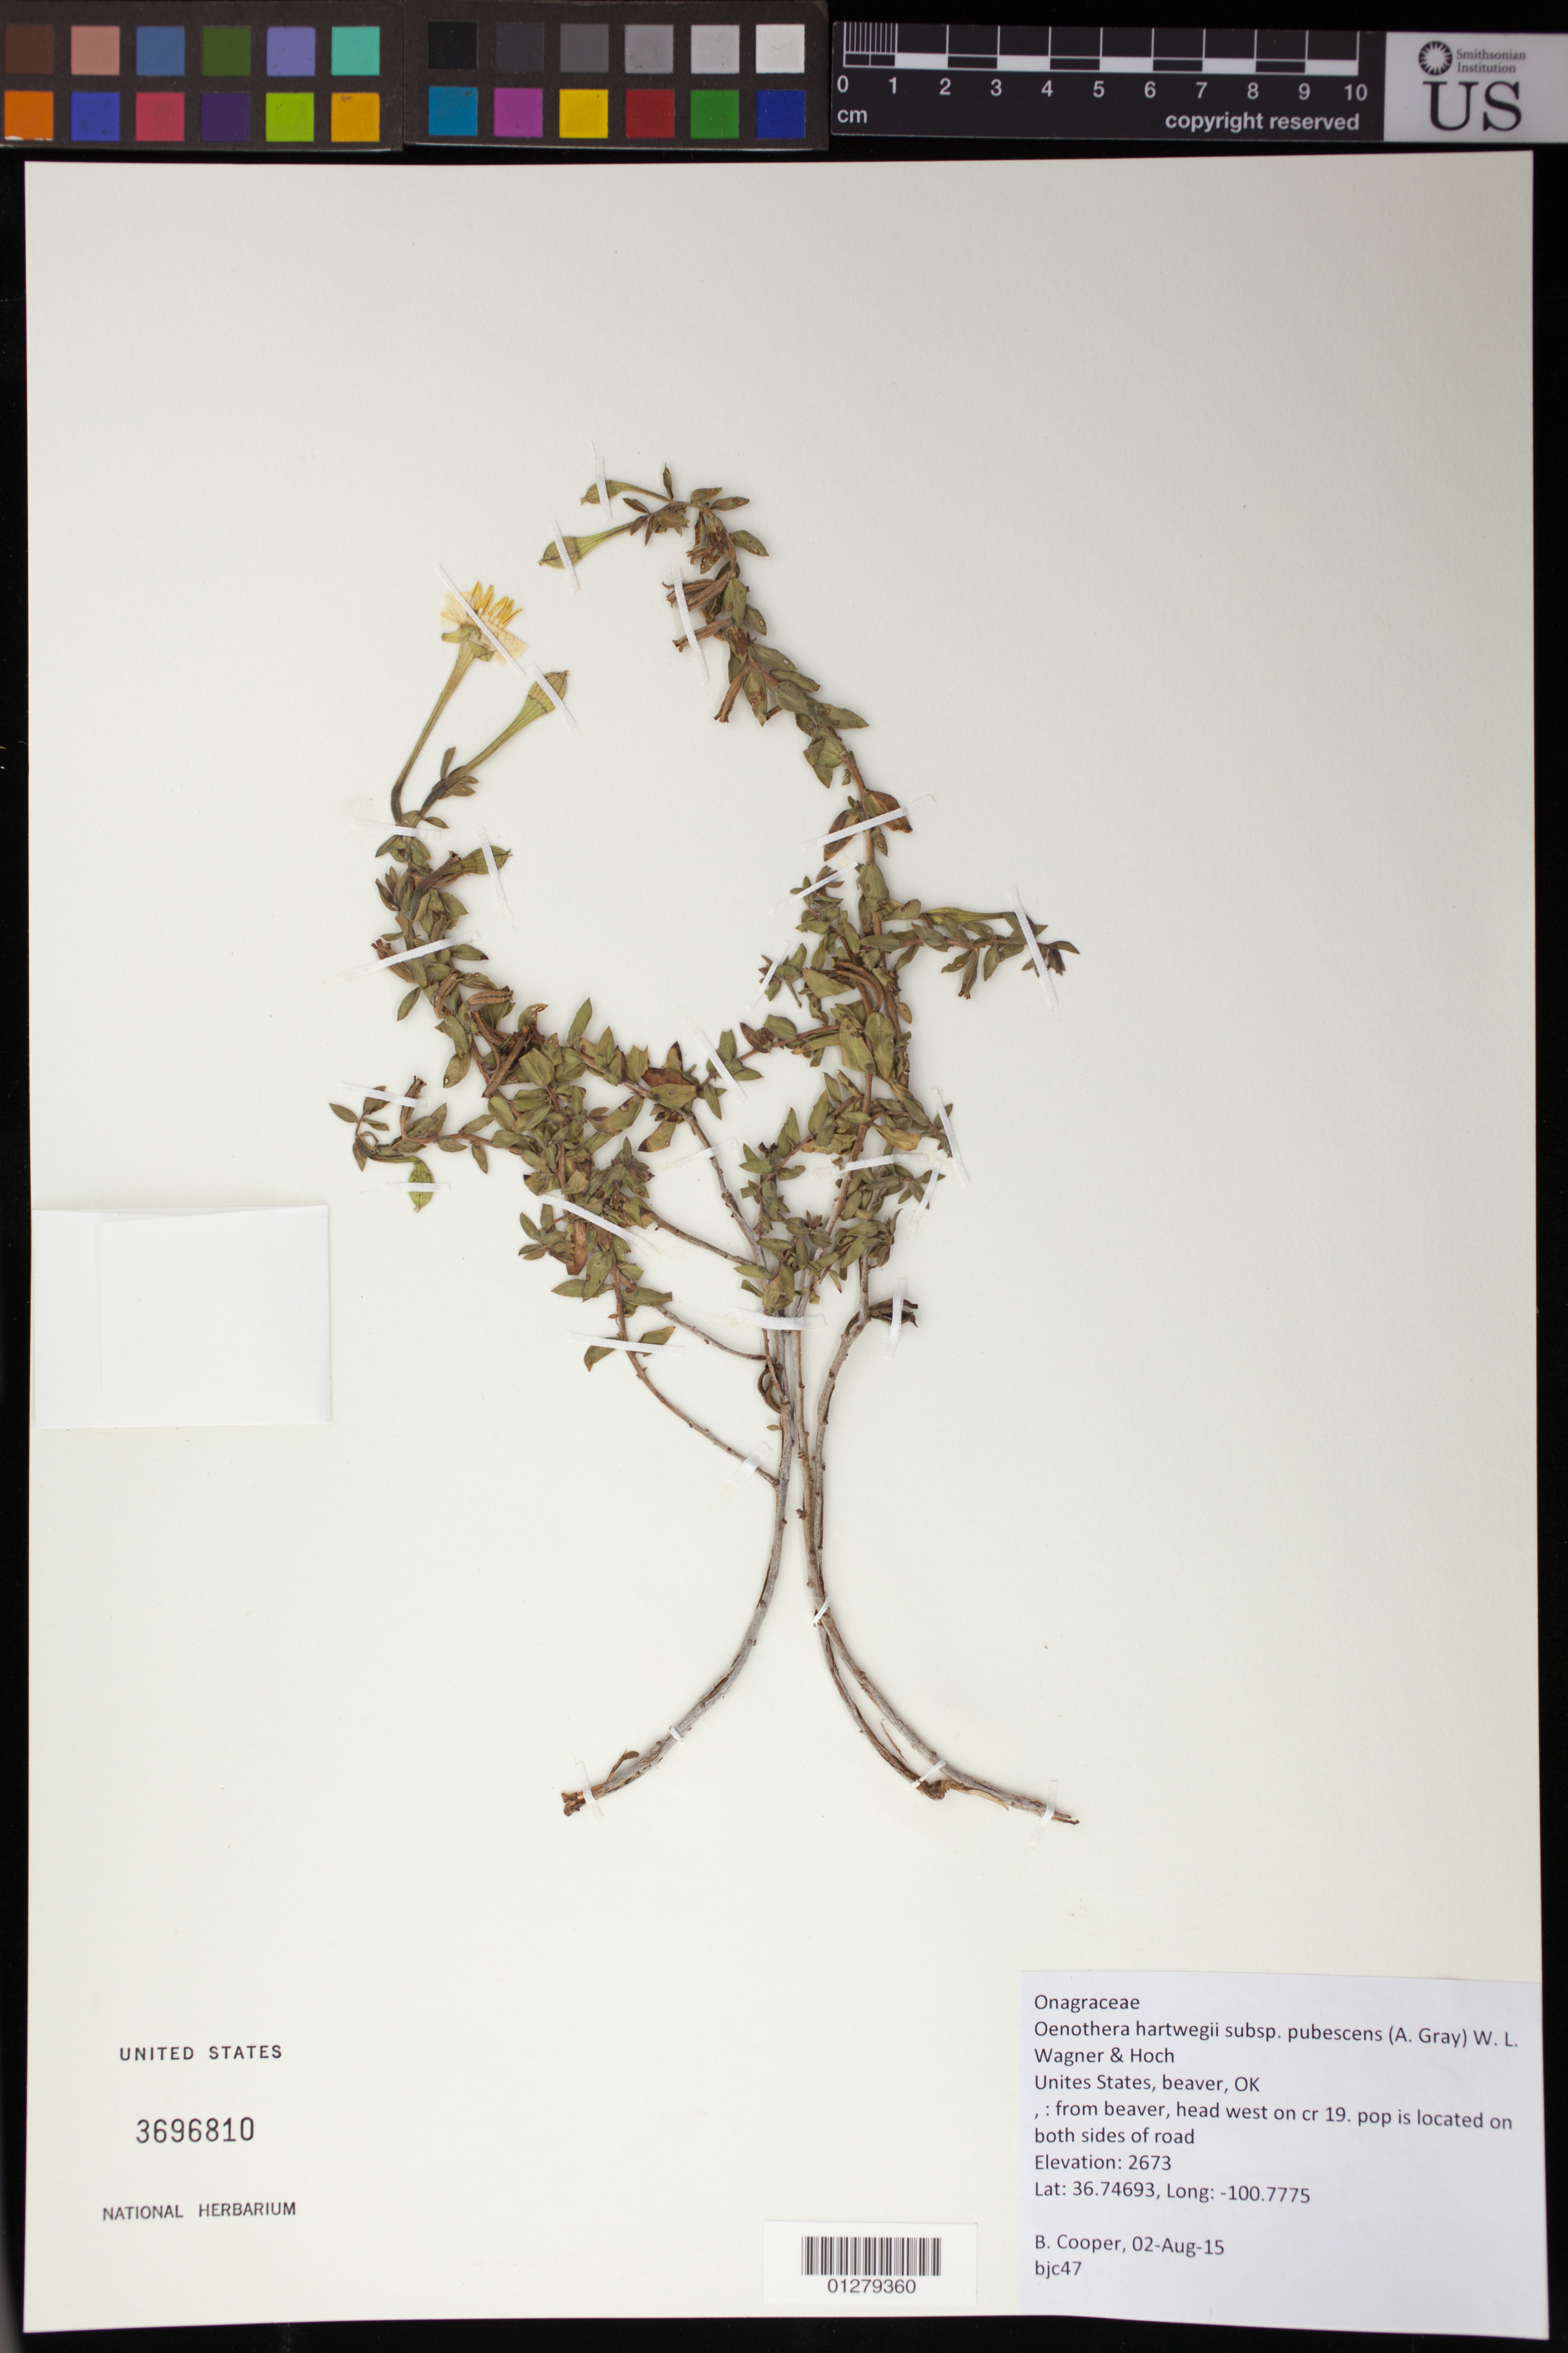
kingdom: Plantae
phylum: Tracheophyta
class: Magnoliopsida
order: Myrtales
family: Onagraceae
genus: Oenothera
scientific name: Oenothera hartwegii subsp. pubescens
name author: (A. Gray) W.L. Wagner & Hoch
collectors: B. J. Cooper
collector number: BJC 47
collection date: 2015-08-02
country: United States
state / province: Oklahoma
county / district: Beaver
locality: From Beaver, head west on Country Road 19, on both sides of road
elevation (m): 2673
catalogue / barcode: US 3696810